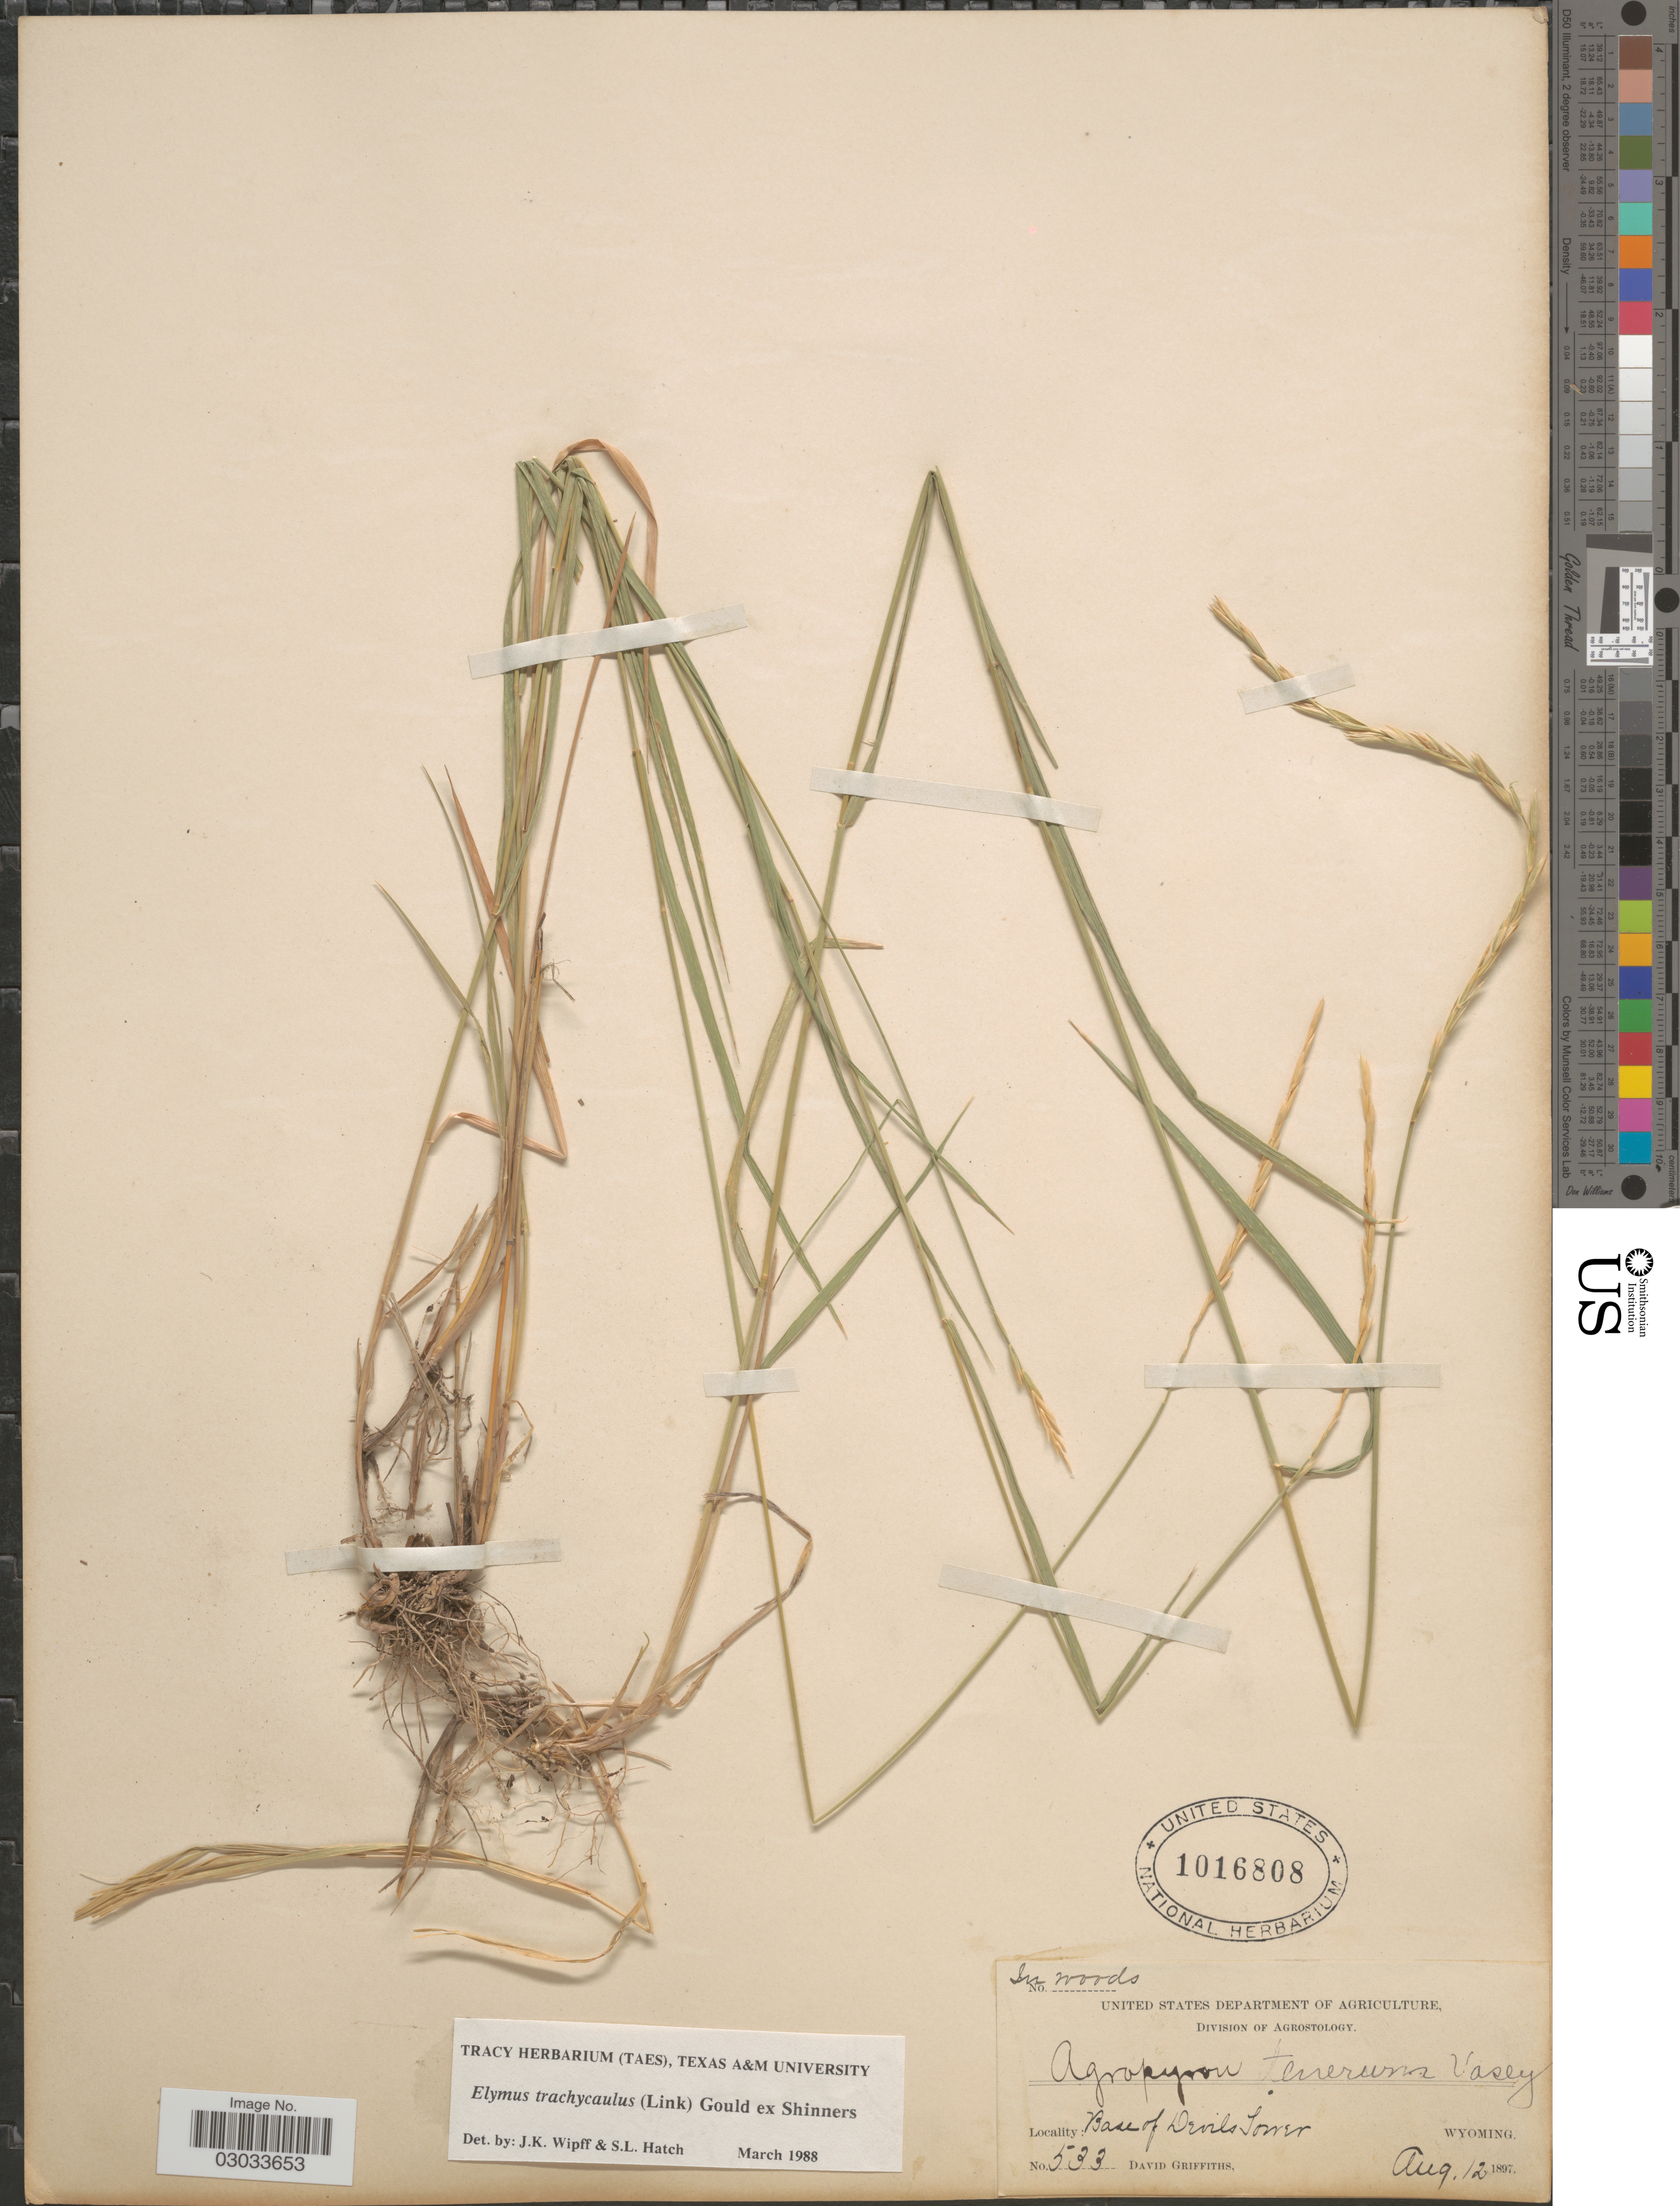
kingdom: Plantae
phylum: Tracheophyta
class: Liliopsida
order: Poales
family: Poaceae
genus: Elymus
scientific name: Elymus trachycaulus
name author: (Link) Gould ex Shinners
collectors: D. Griffiths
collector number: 533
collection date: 1897-08-12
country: United States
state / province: Wyoming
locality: Base of Devils Tower.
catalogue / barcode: US 1016808